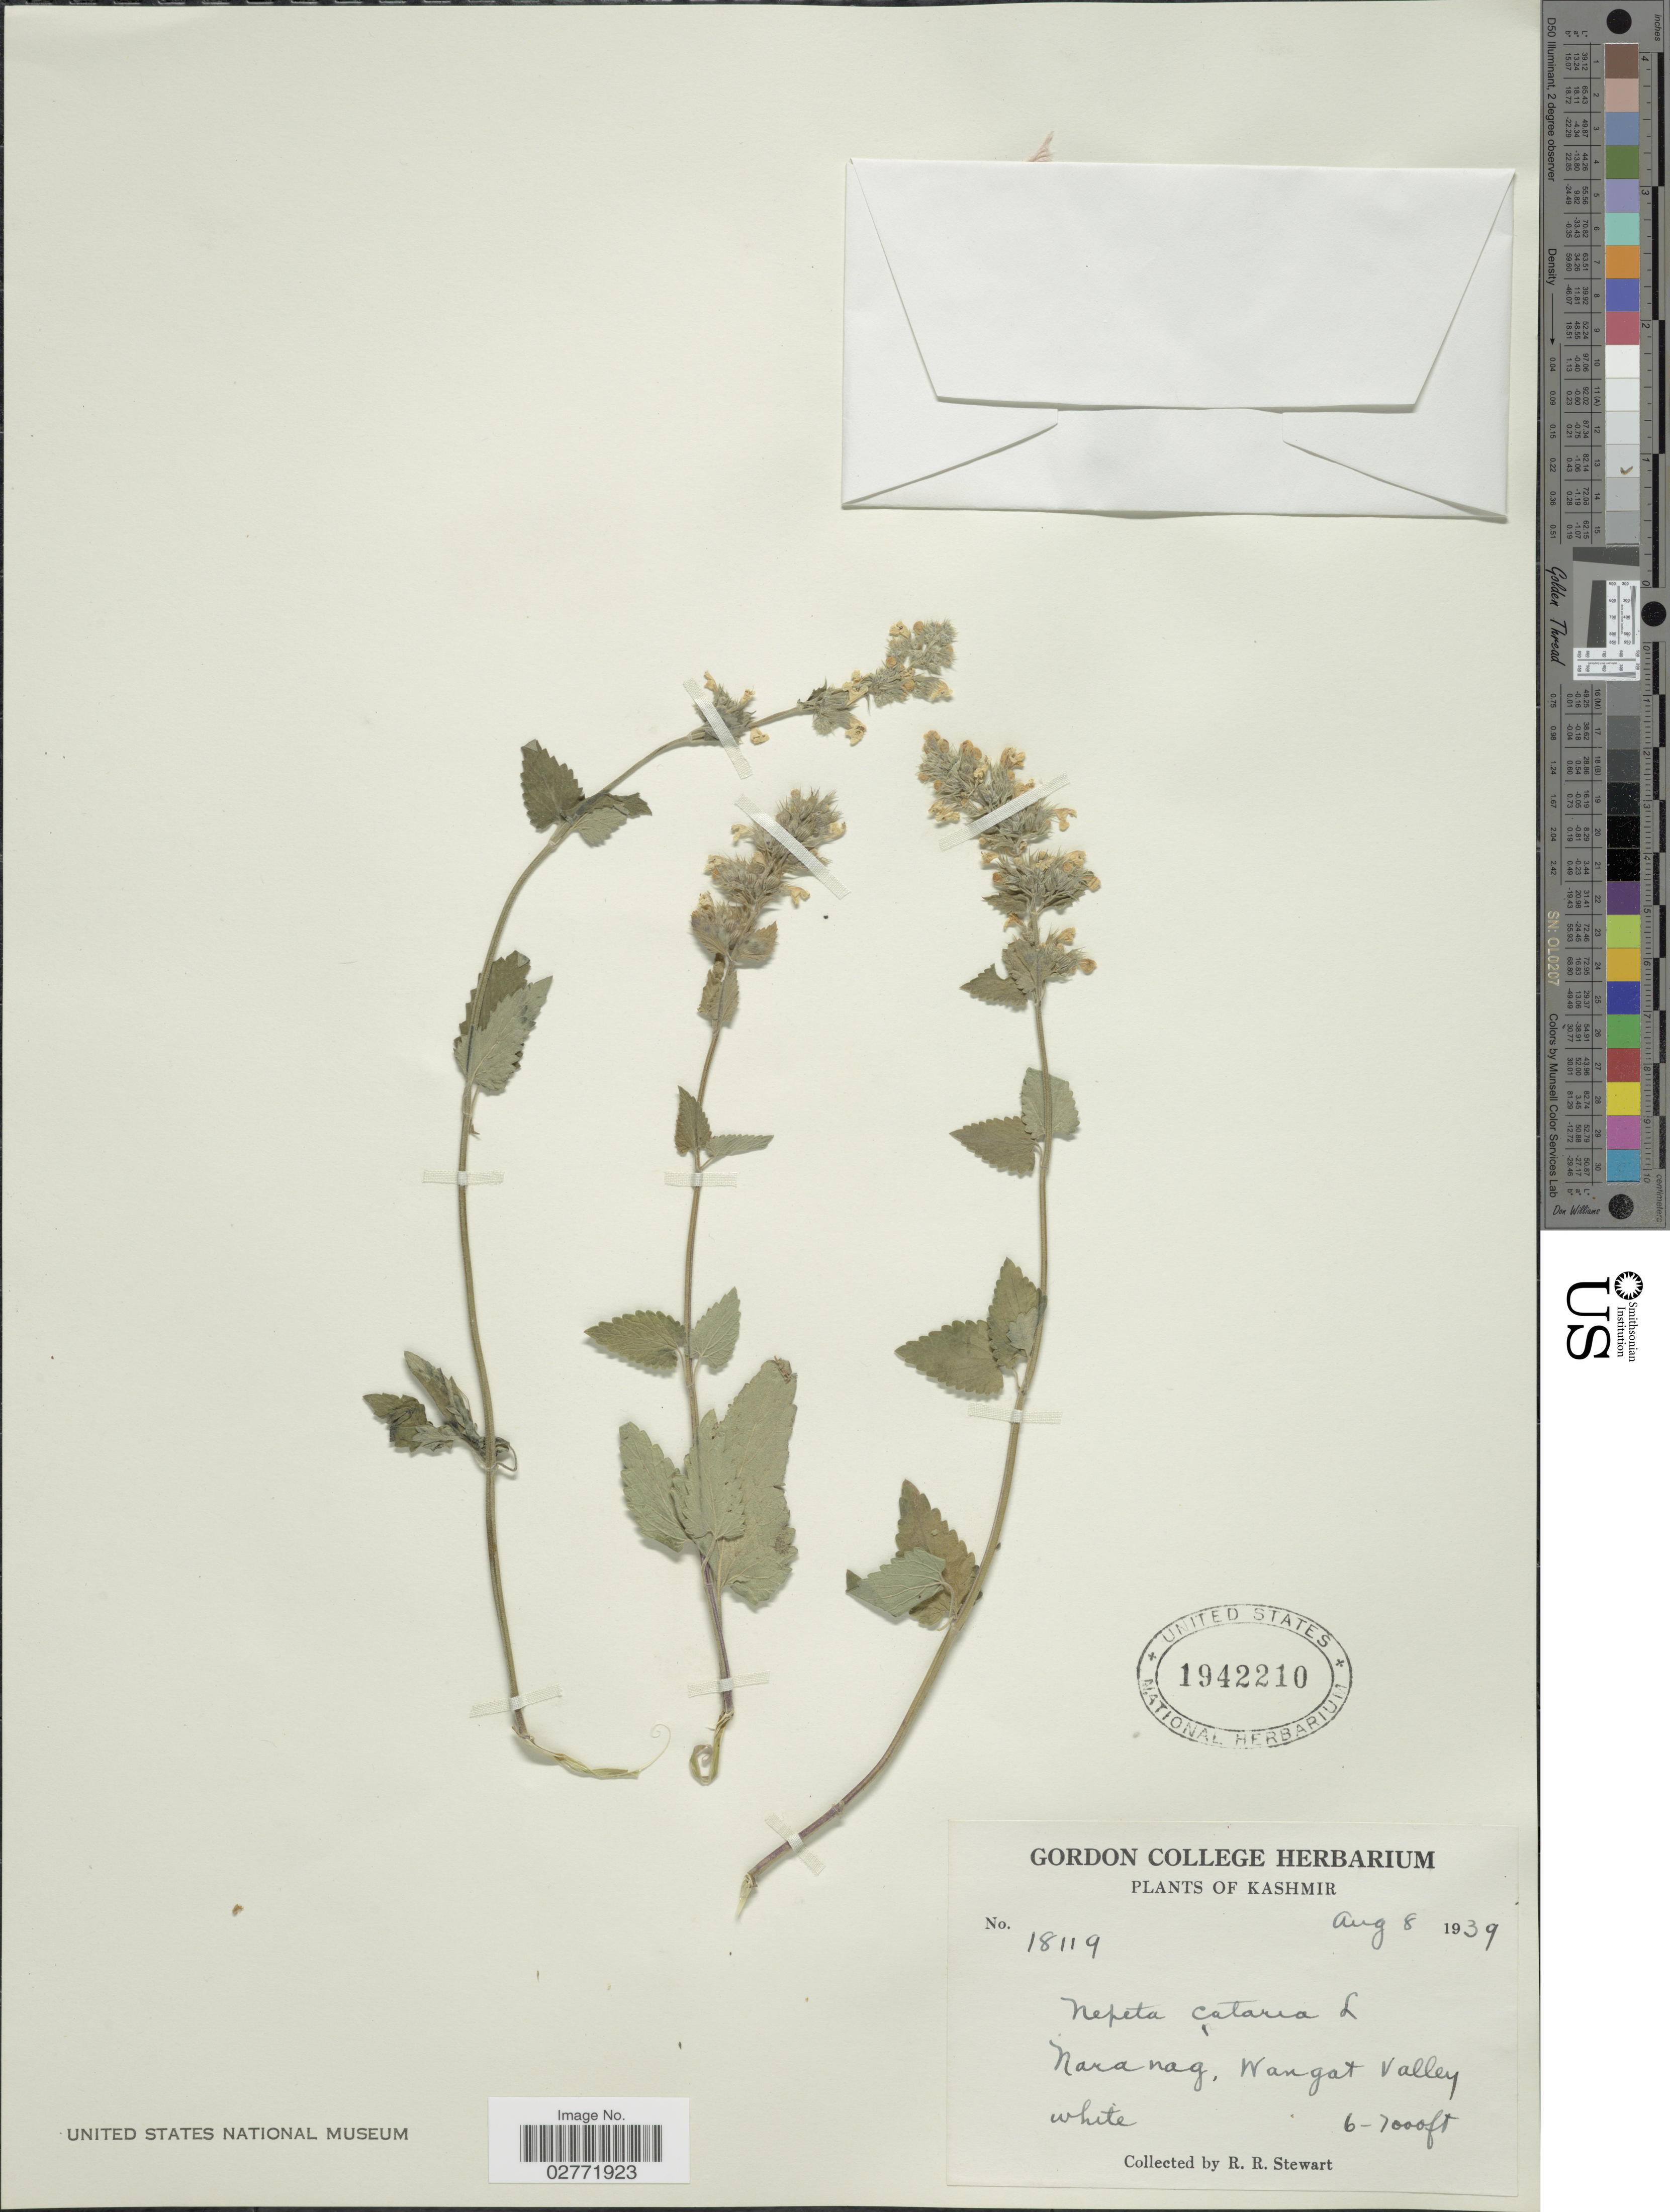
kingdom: Plantae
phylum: Tracheophyta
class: Magnoliopsida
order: Lamiales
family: Lamiaceae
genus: Nepeta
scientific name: Nepeta cataria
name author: L.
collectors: R. R. Stewart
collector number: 18119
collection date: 1939-08-08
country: Pakistan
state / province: Punjab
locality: Kashmir, Naranag, Wangat Valley.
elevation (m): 1829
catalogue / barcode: US 1942210